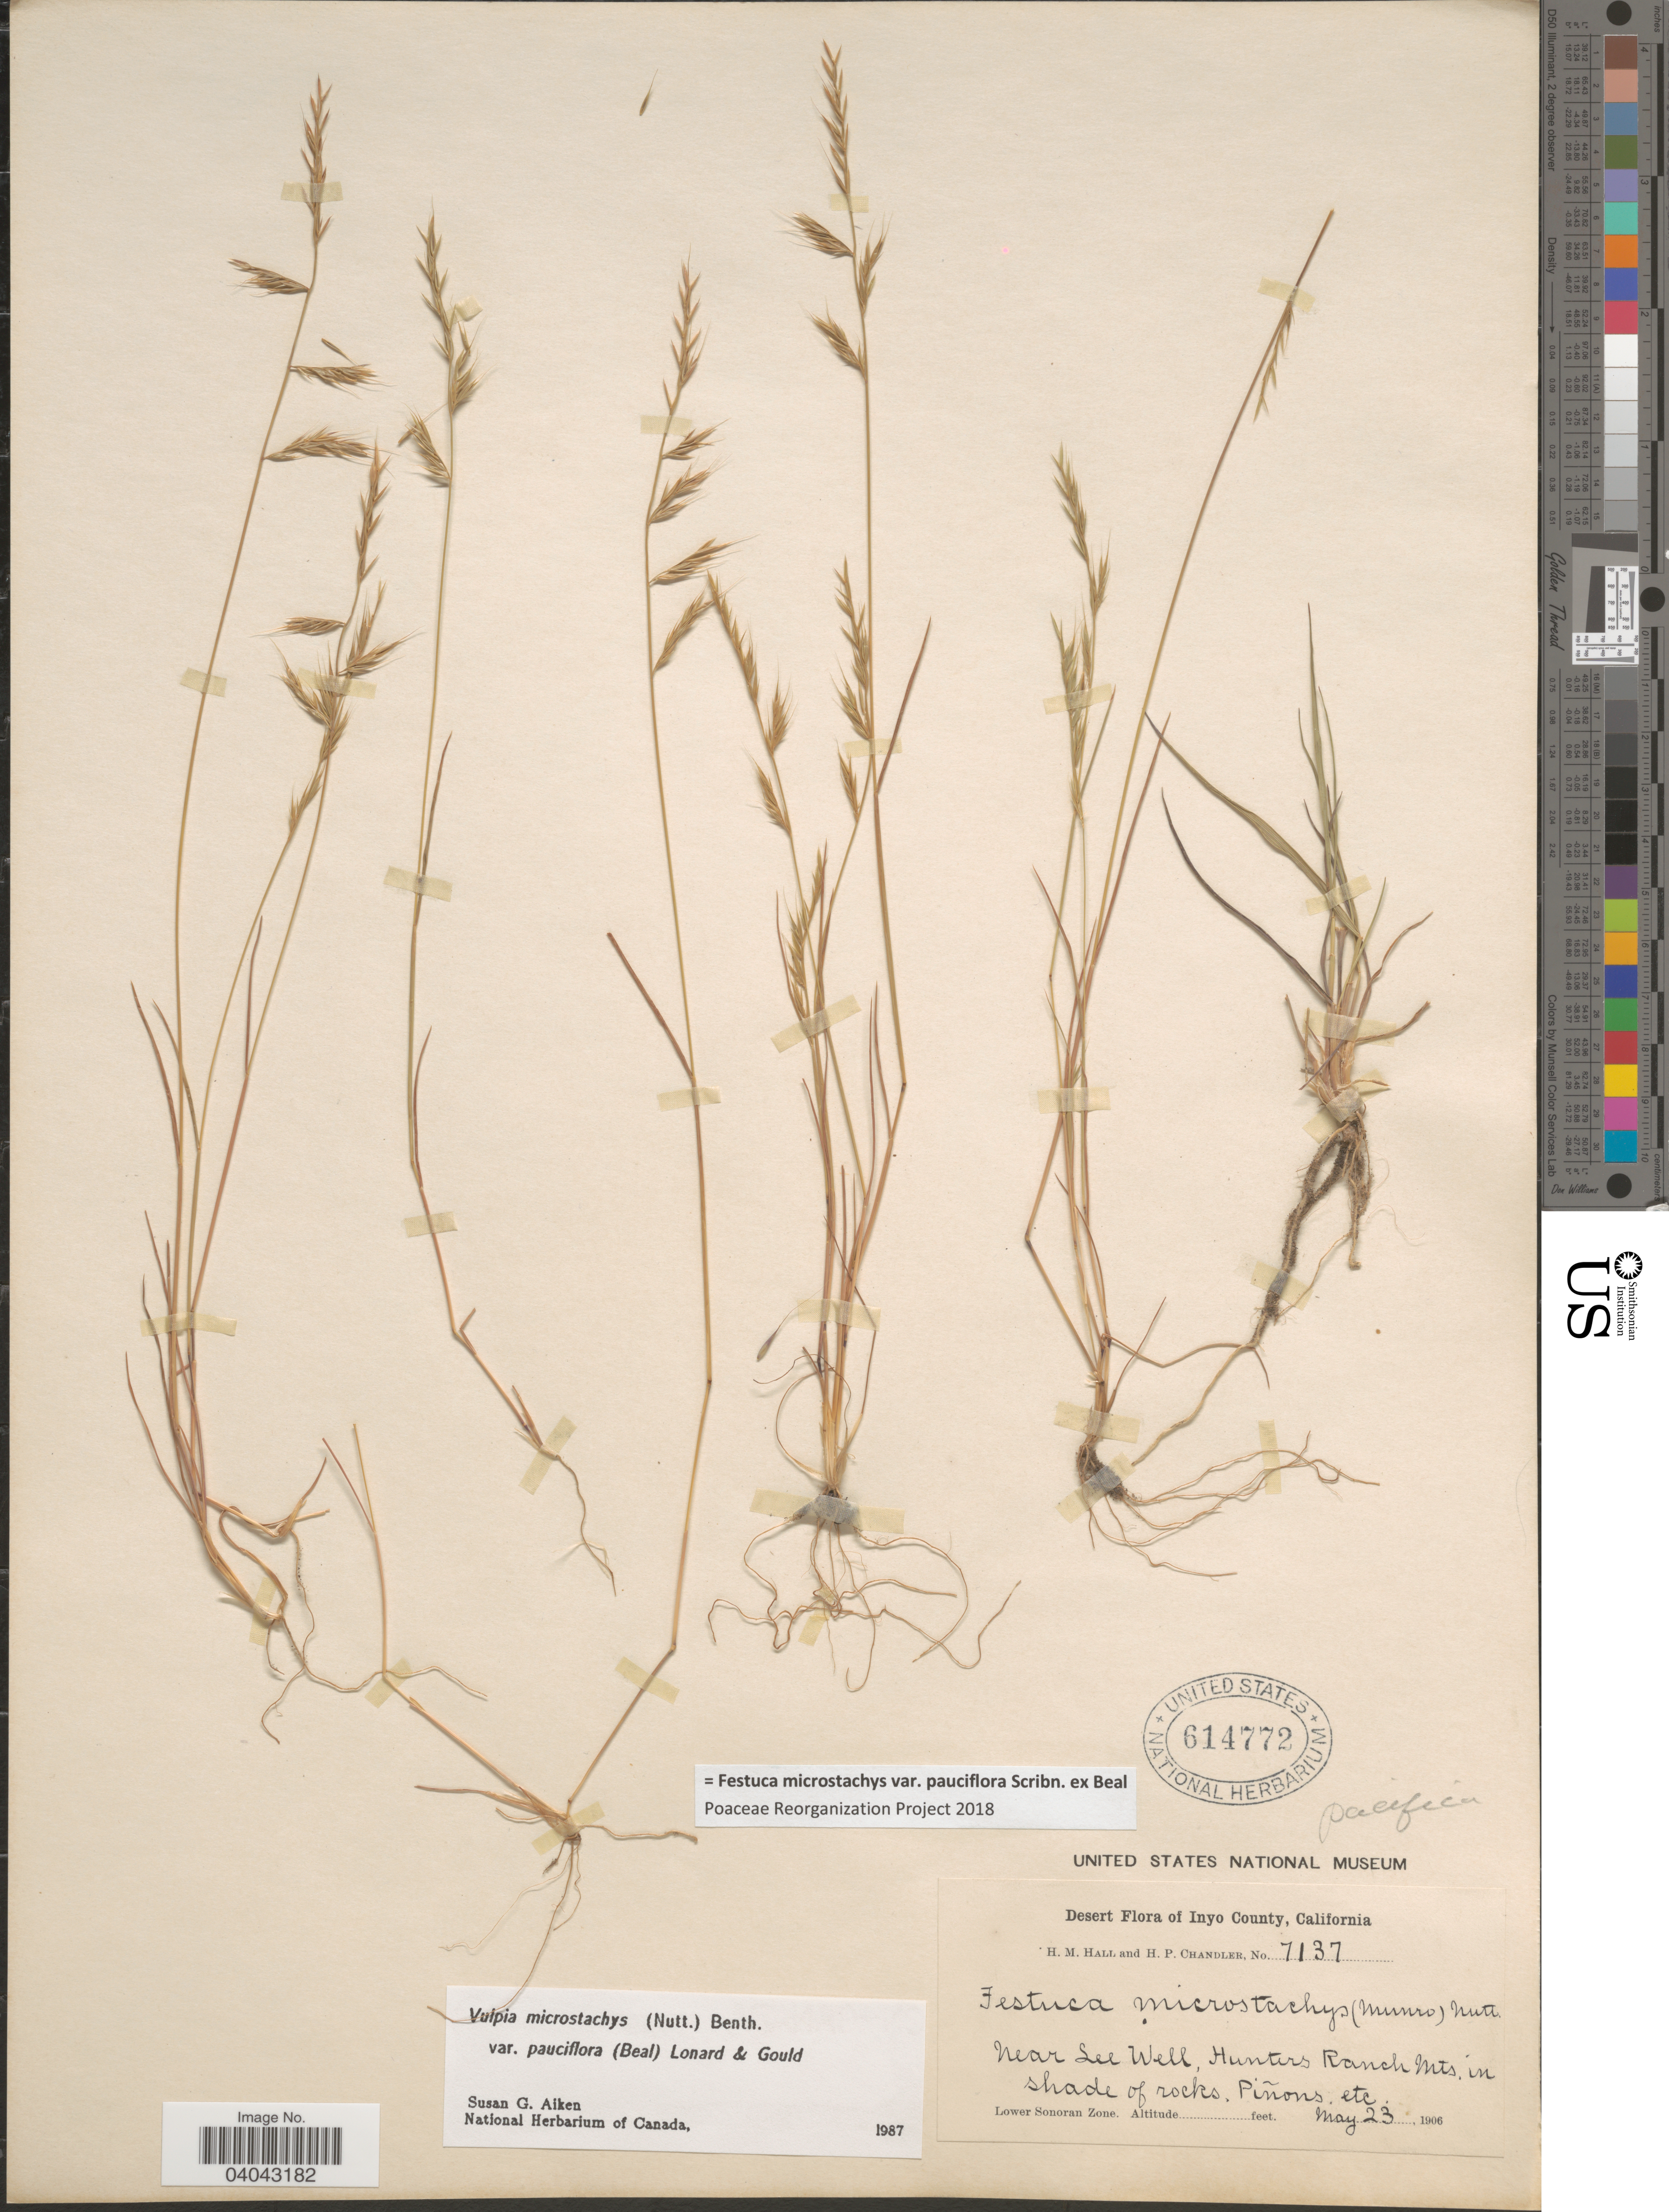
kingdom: Plantae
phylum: Tracheophyta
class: Liliopsida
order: Poales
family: Poaceae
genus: Festuca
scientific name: Festuca microstachys var. pauciflora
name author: Scribn. ex W.J. Beal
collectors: H. M. Hall & H. Chandler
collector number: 7137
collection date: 1906-05-23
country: United States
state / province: California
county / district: Inyo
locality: Inyo County. Near Lee Well, Hunters Ranch Mts. Lower Sonoran Zone.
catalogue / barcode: US 614772